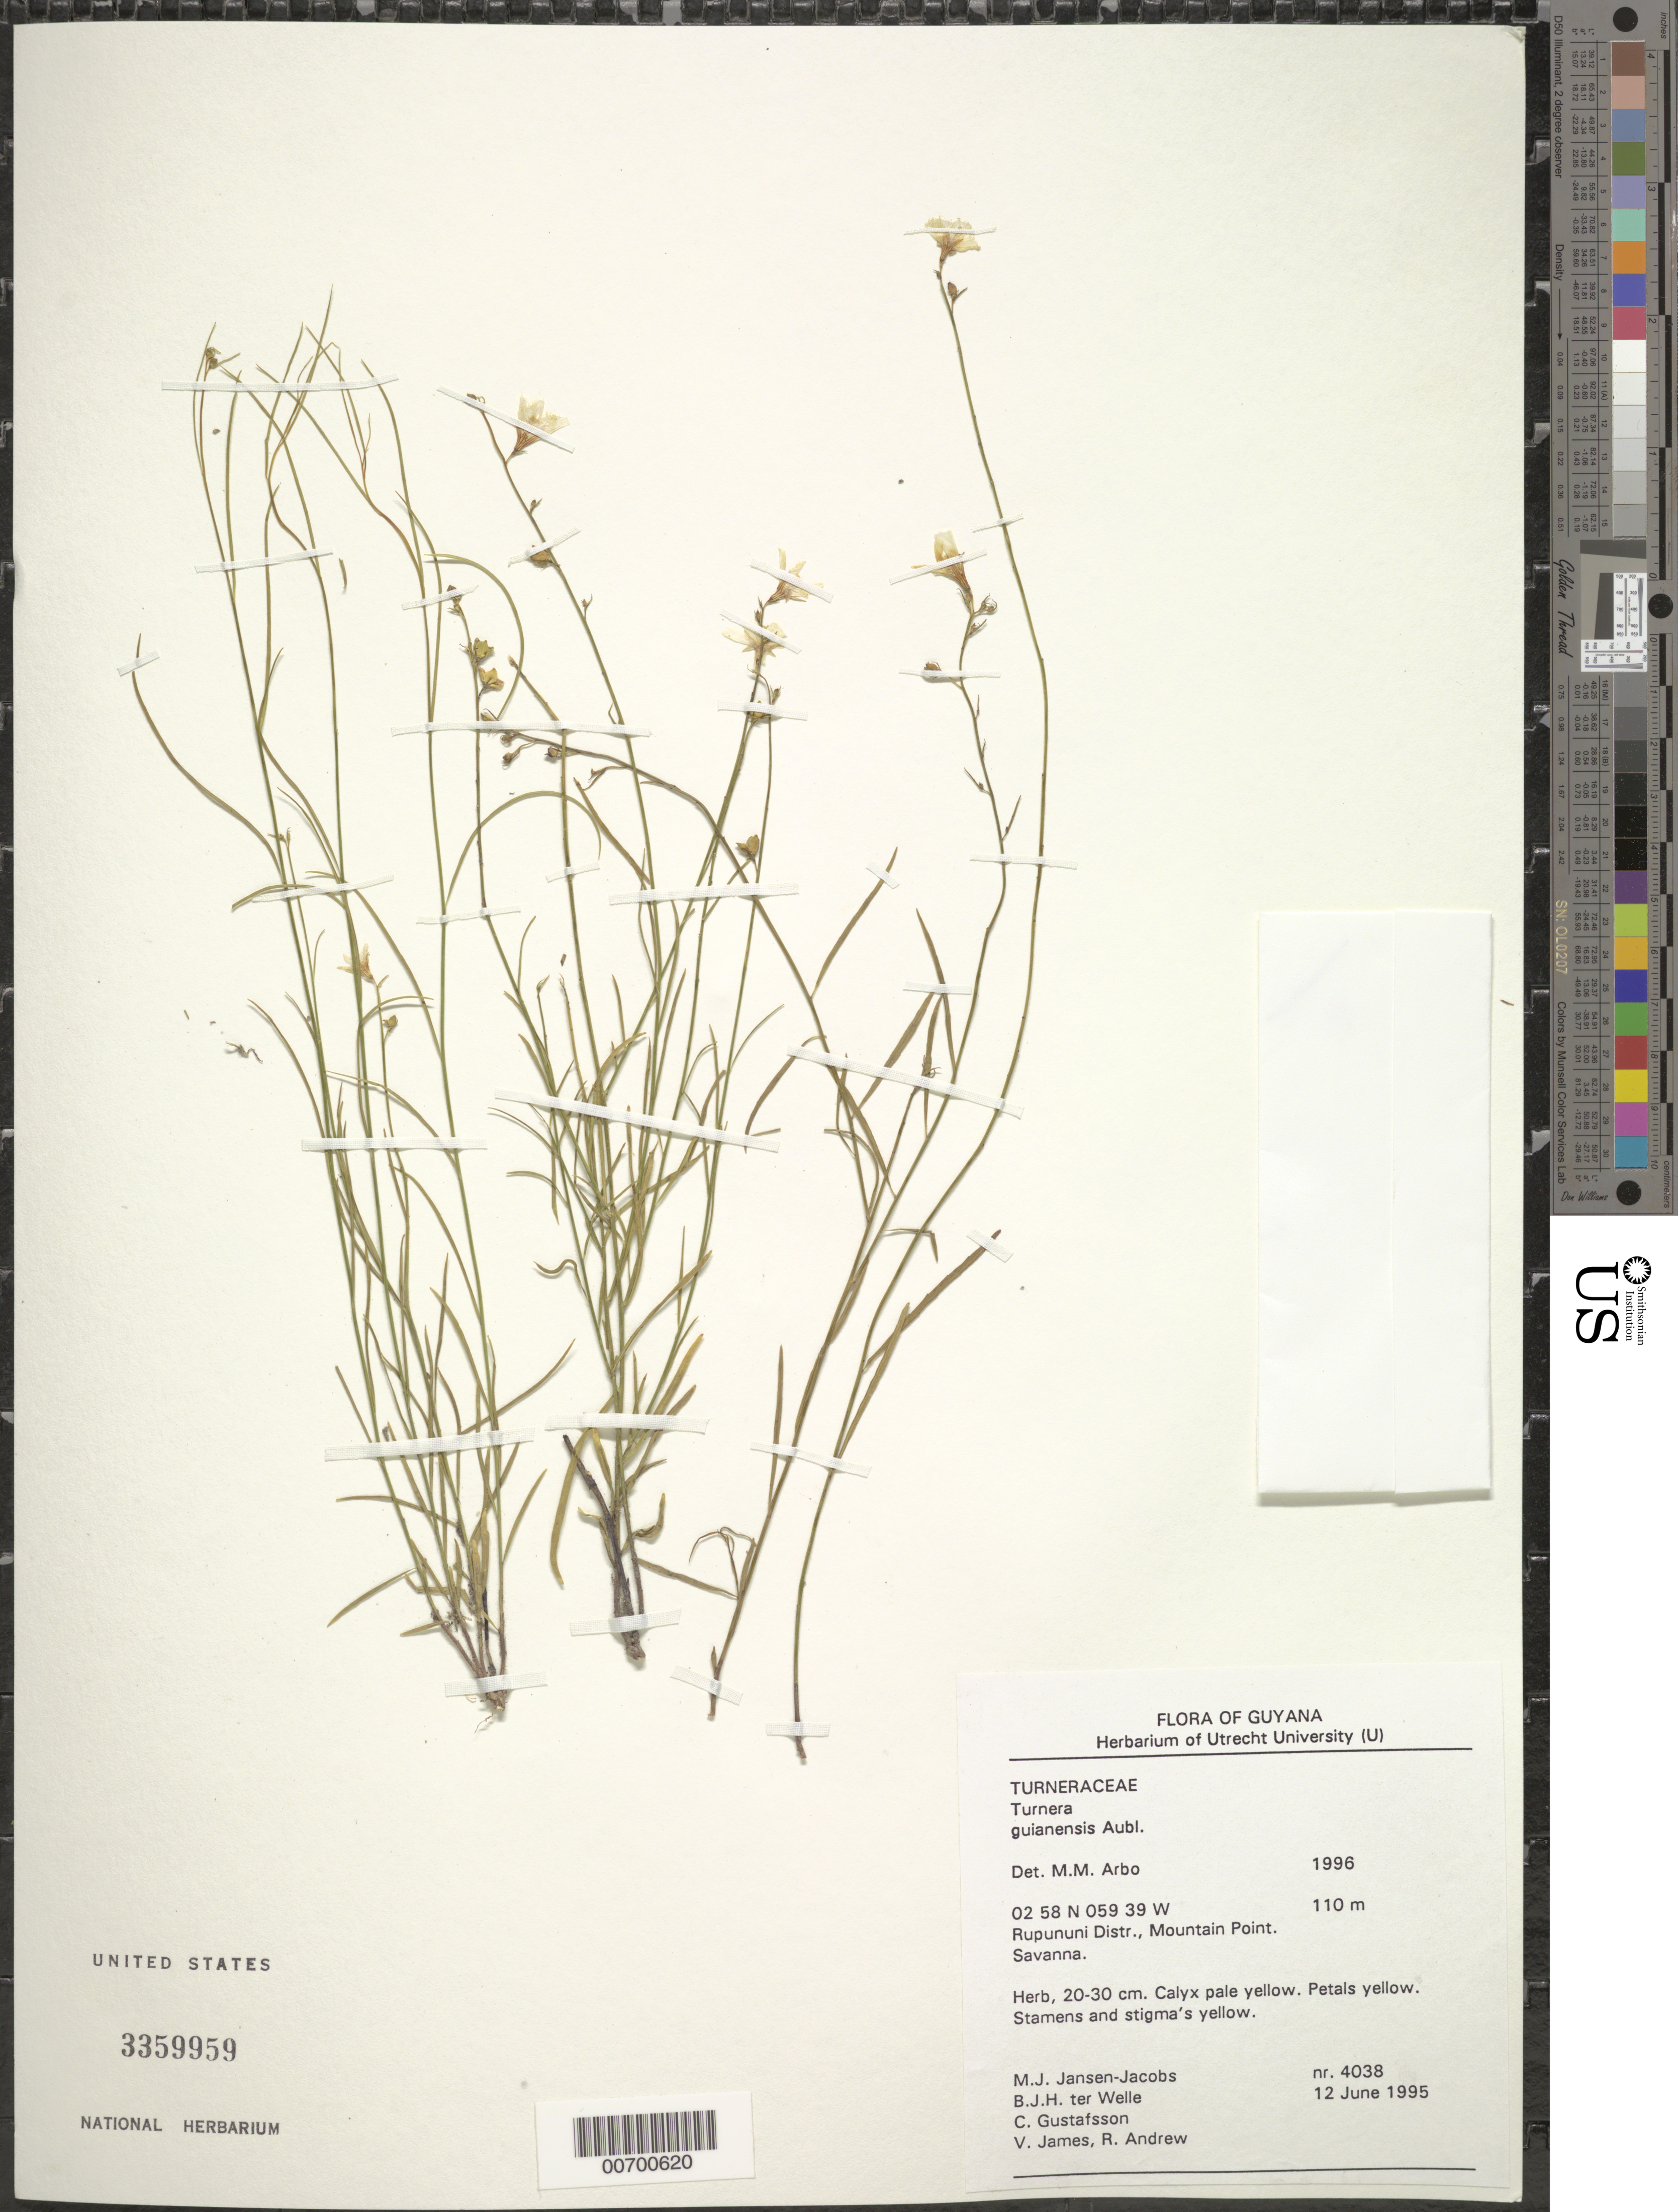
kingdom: Plantae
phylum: Tracheophyta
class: Magnoliopsida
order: Malpighiales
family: Turneraceae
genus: Turnera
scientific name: Turnera guianensis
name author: Aubl.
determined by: Arbo, M. M.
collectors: M. J. Jansen-Jacobs, B. Welle, C. G. Gustafsson, V. James & R. Andrew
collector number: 4038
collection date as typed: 12-Jun-95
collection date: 1995-06-12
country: Guyana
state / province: U. Takutu-U. Essequibo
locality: Mountain Point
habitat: Savanna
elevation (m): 110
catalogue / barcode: US 3359959